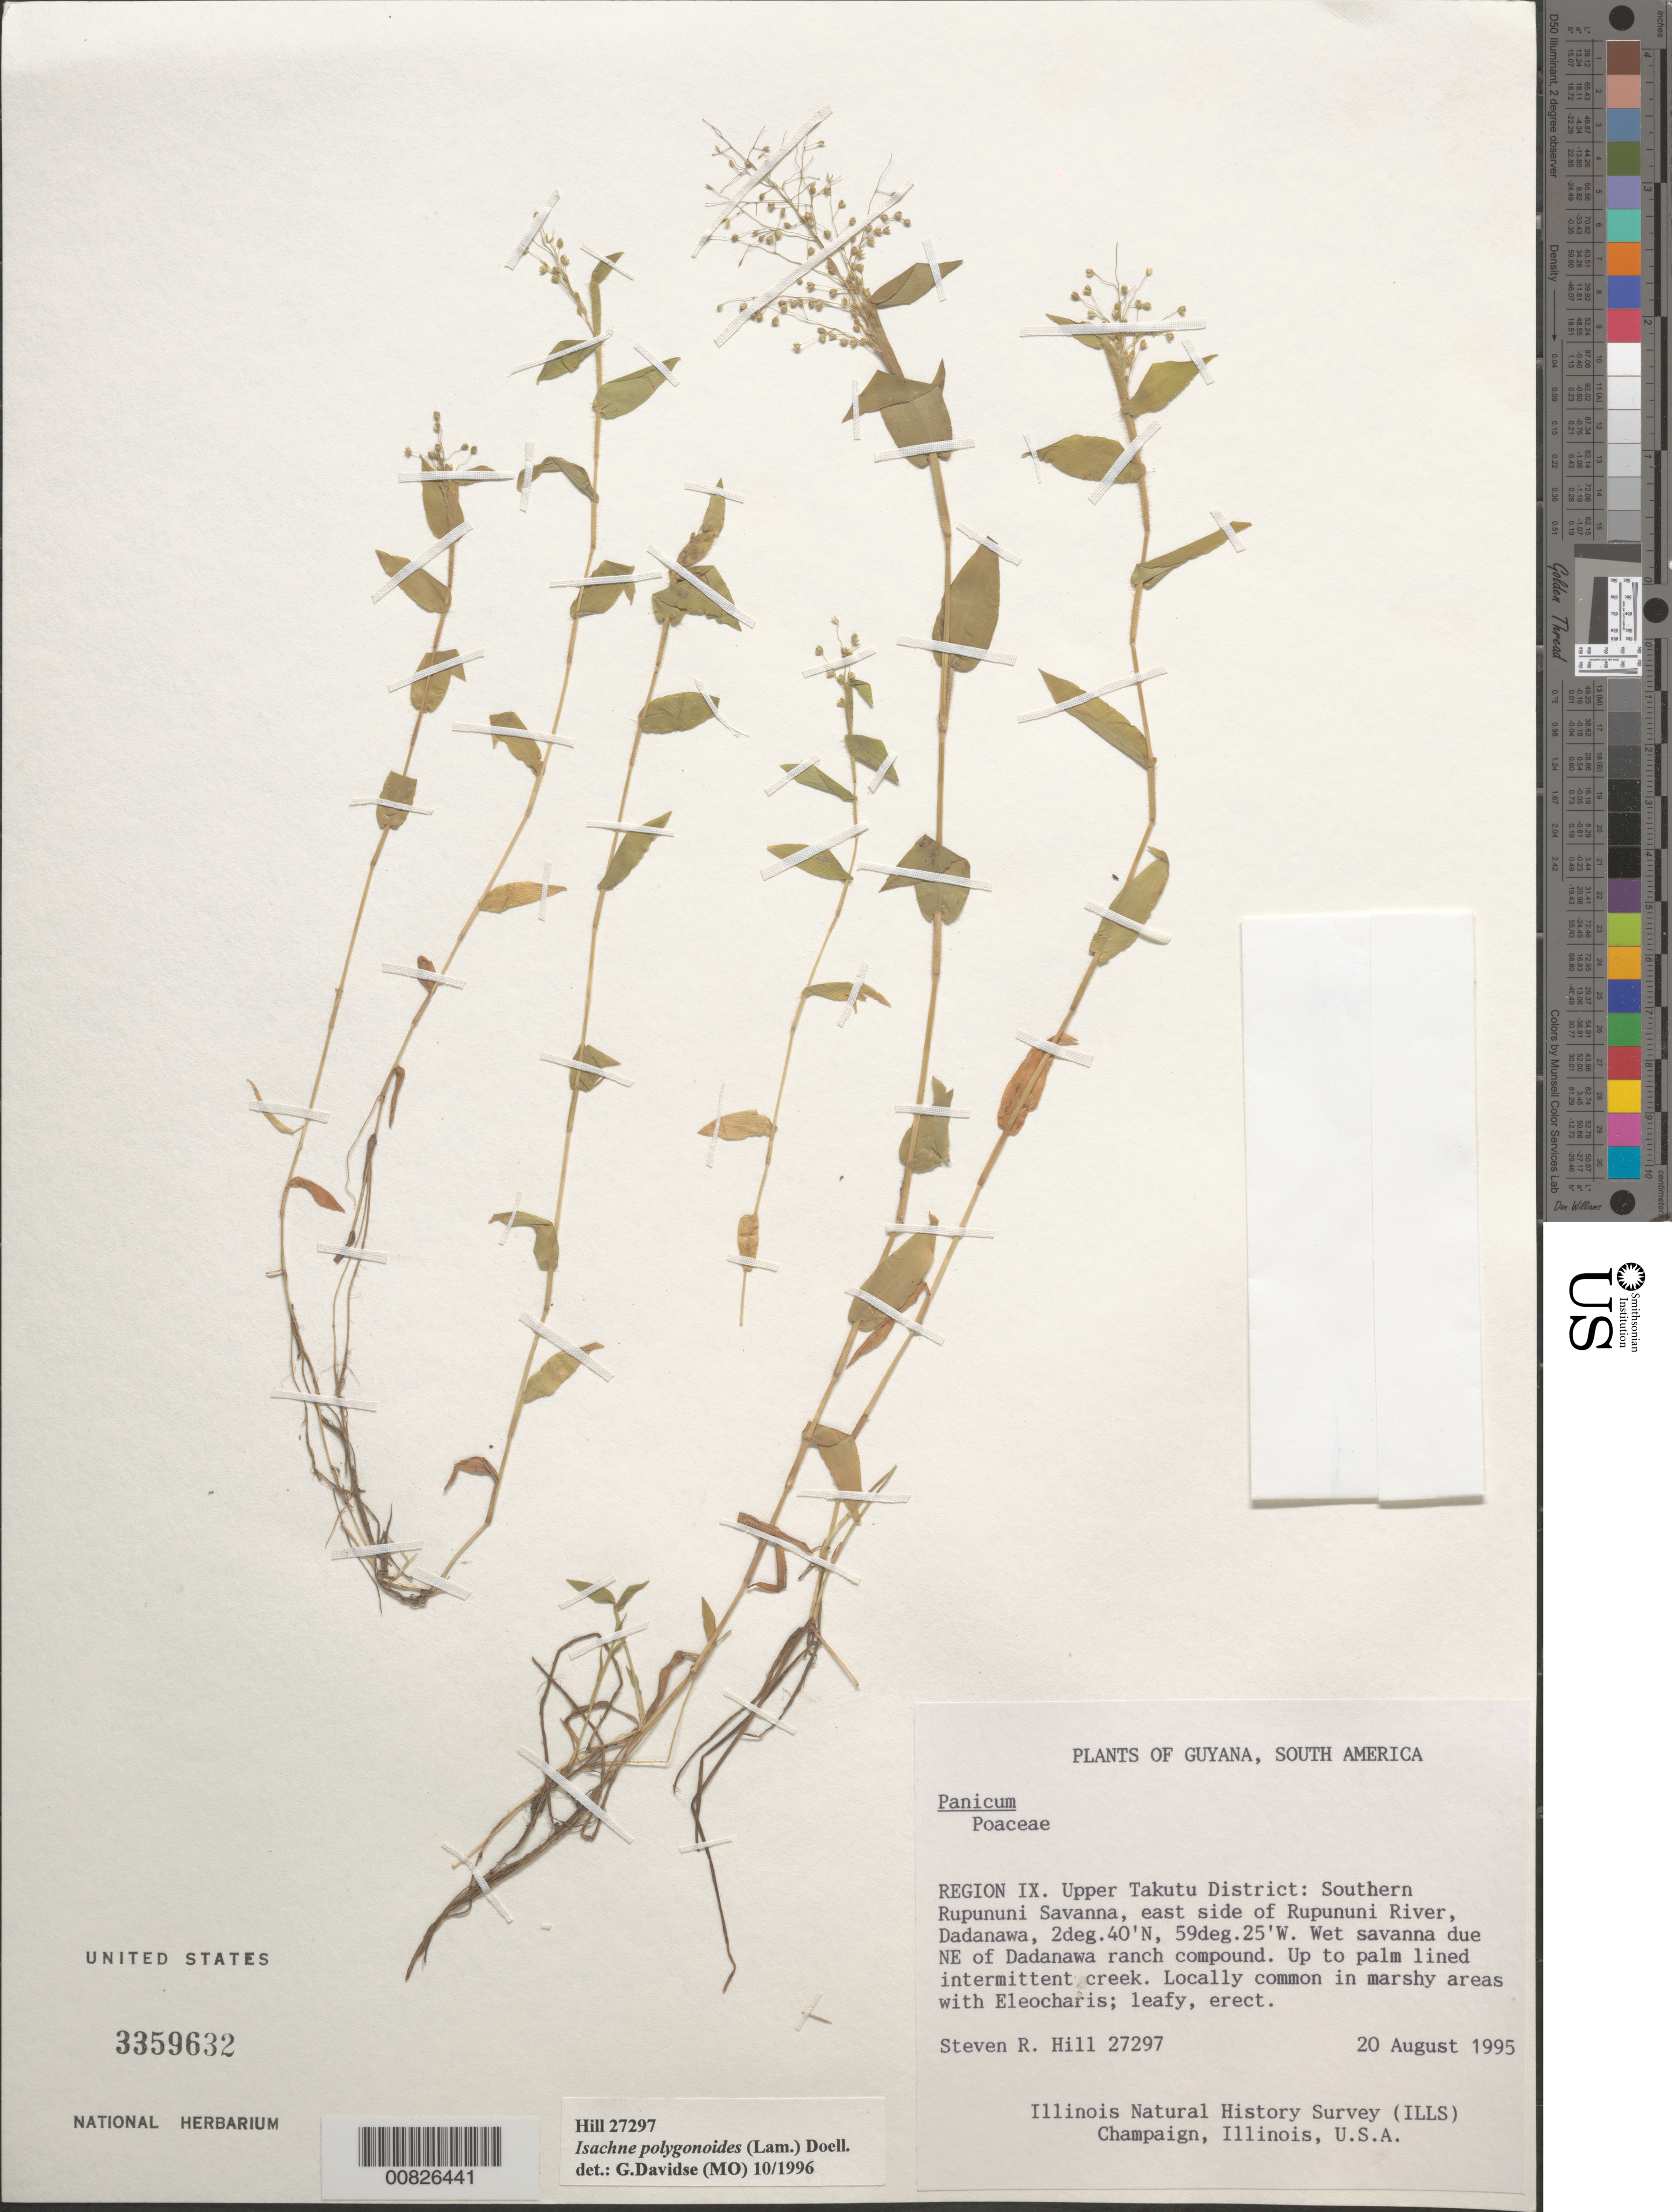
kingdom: Plantae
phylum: Tracheophyta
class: Liliopsida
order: Poales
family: Poaceae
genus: Isachne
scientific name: Isachne polygonoides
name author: (Lam.) Döll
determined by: Davidse, Gerrit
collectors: S. R. Hill, C. N. Horn & J. H. Wiersema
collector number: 27297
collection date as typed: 20-Aug-95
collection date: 1995-08-20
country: Guyana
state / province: U. Takutu-U. Essequibo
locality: Dadanawa, southern Rupununi Savanna, E side of Rupununi R.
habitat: Wet savanna due NE of Dadanawa ranch compound, up to palm lined intermittent creek; in marshy areas with Eleocharis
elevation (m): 110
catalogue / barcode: US 3359632